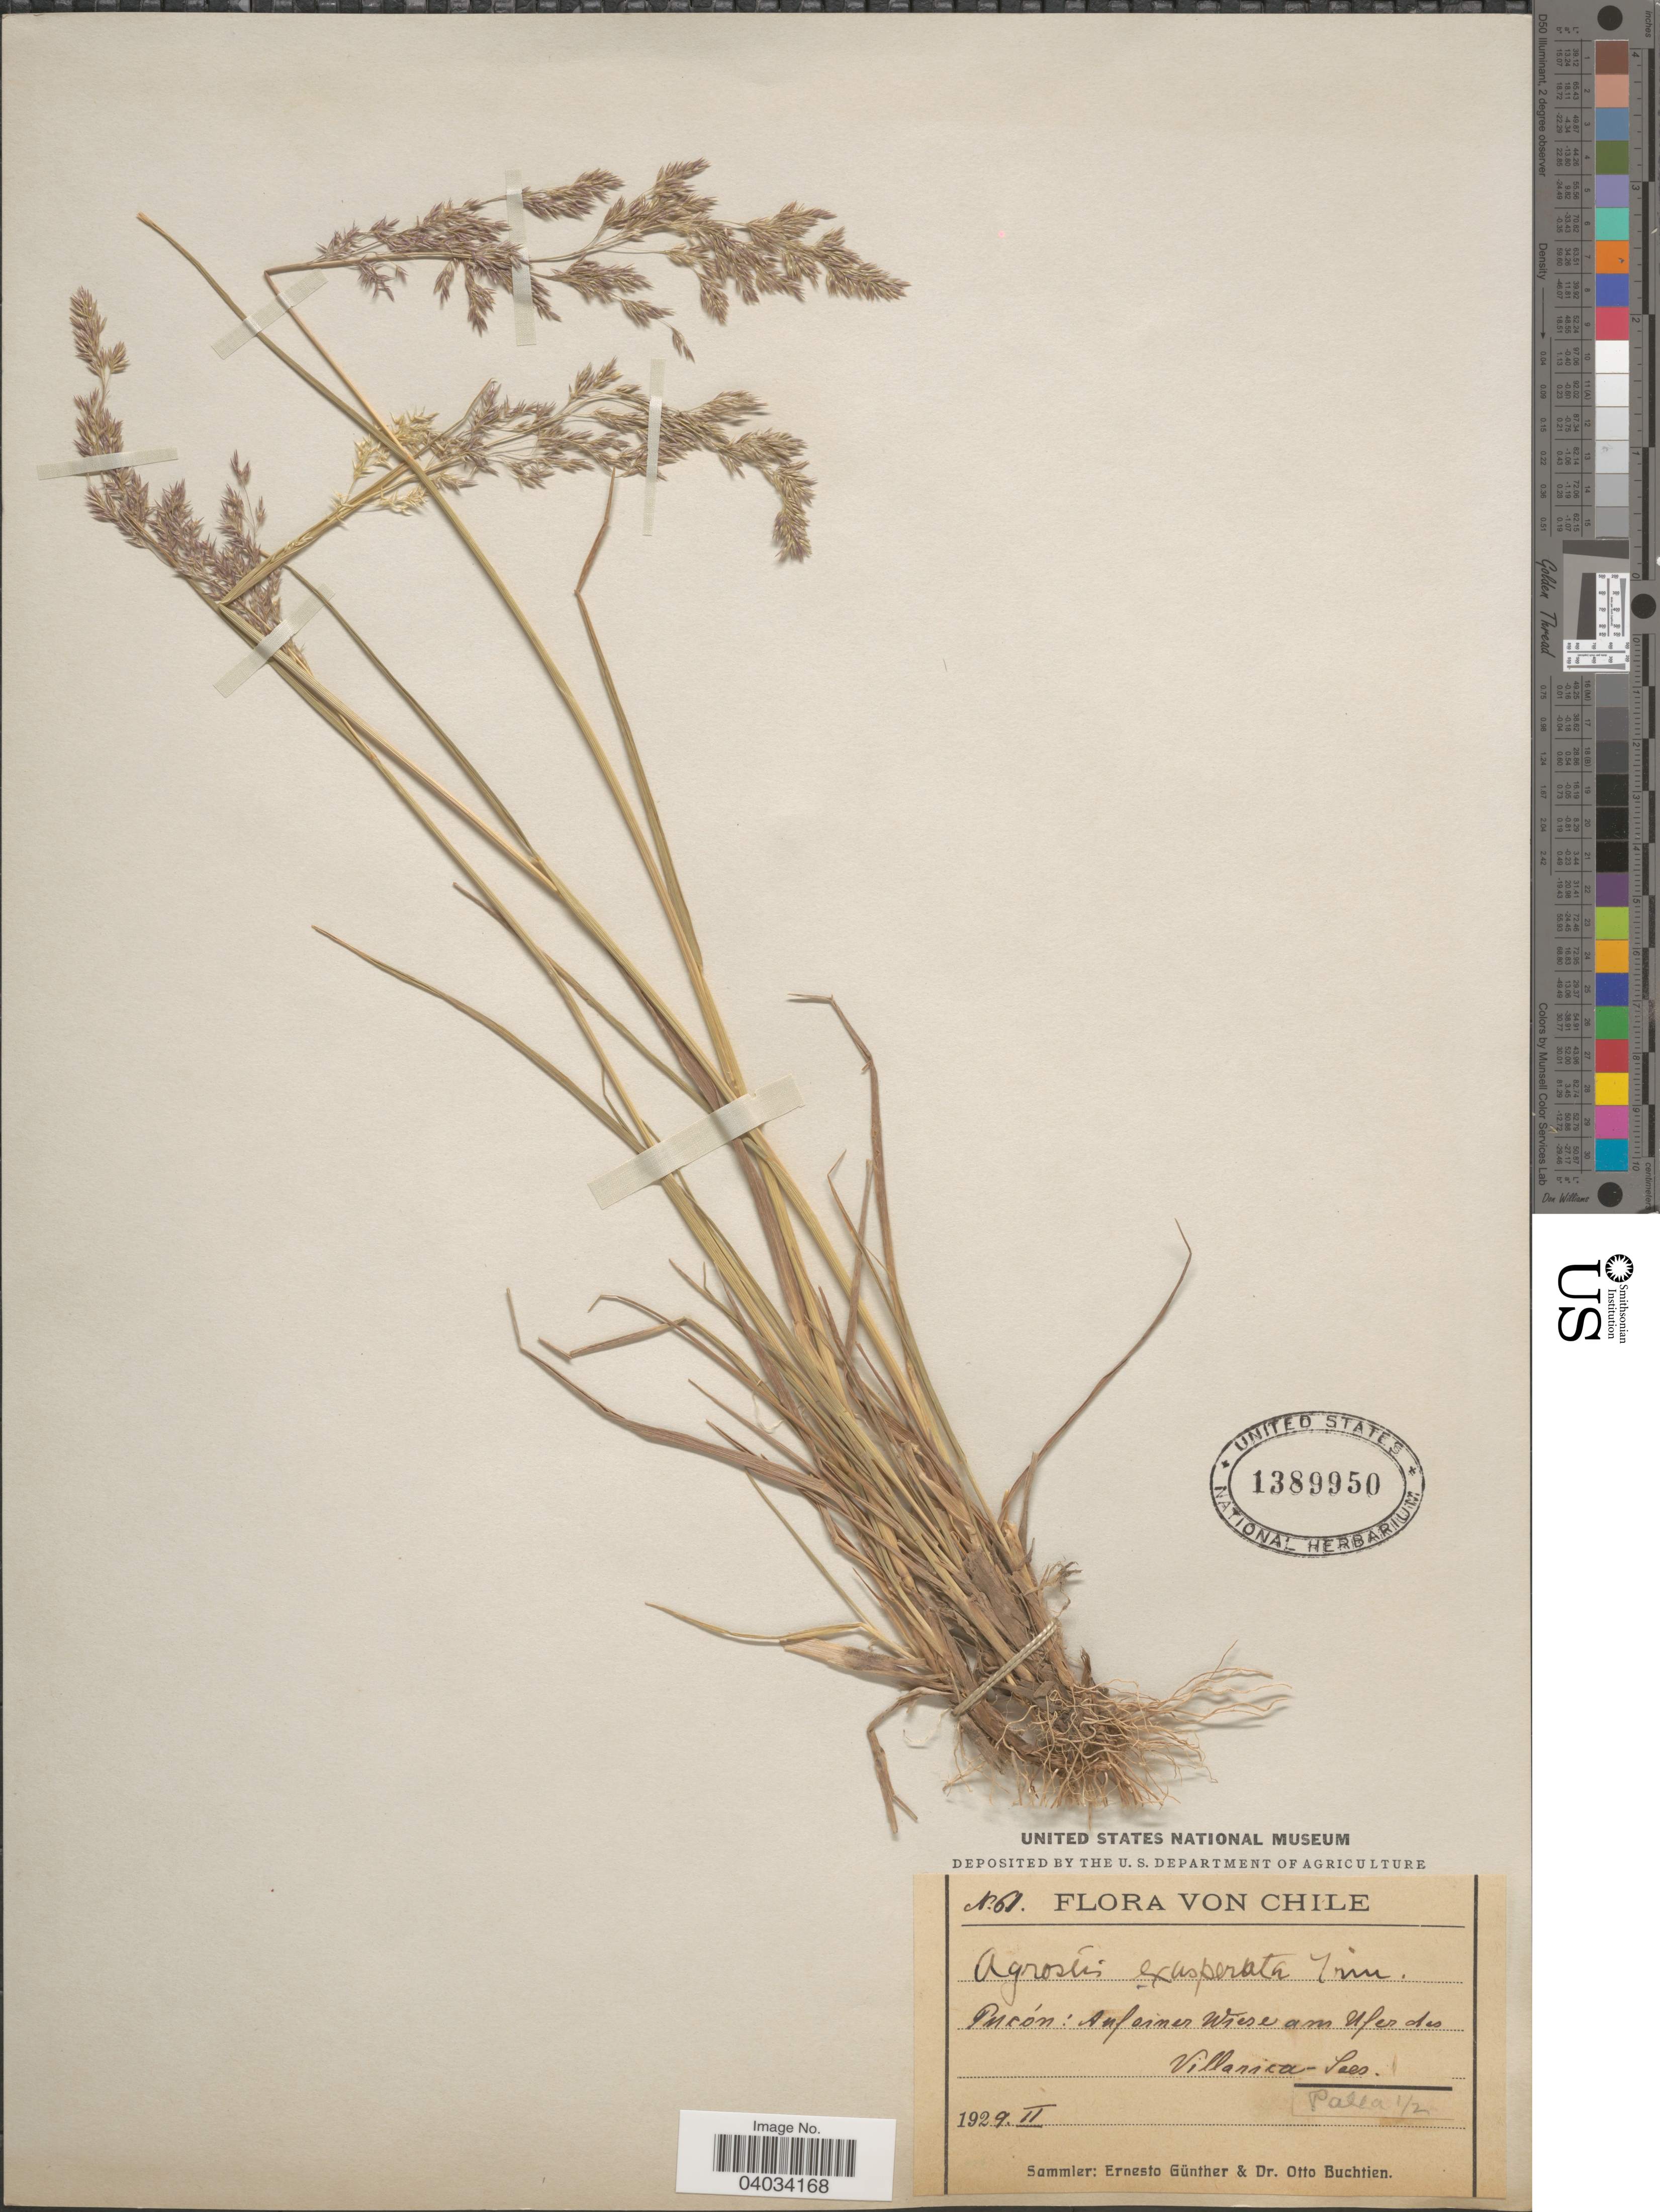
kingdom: Plantae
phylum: Tracheophyta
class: Liliopsida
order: Poales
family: Poaceae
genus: Polypogon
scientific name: Polypogon exasperatus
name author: (Trin.) Renvoize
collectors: E. Gunther & O. Buchtien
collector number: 61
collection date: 1929-02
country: Chile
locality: Pucón: Anfeiner Wiese am Ufer des Villarica-Secs.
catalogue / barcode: US 1389950